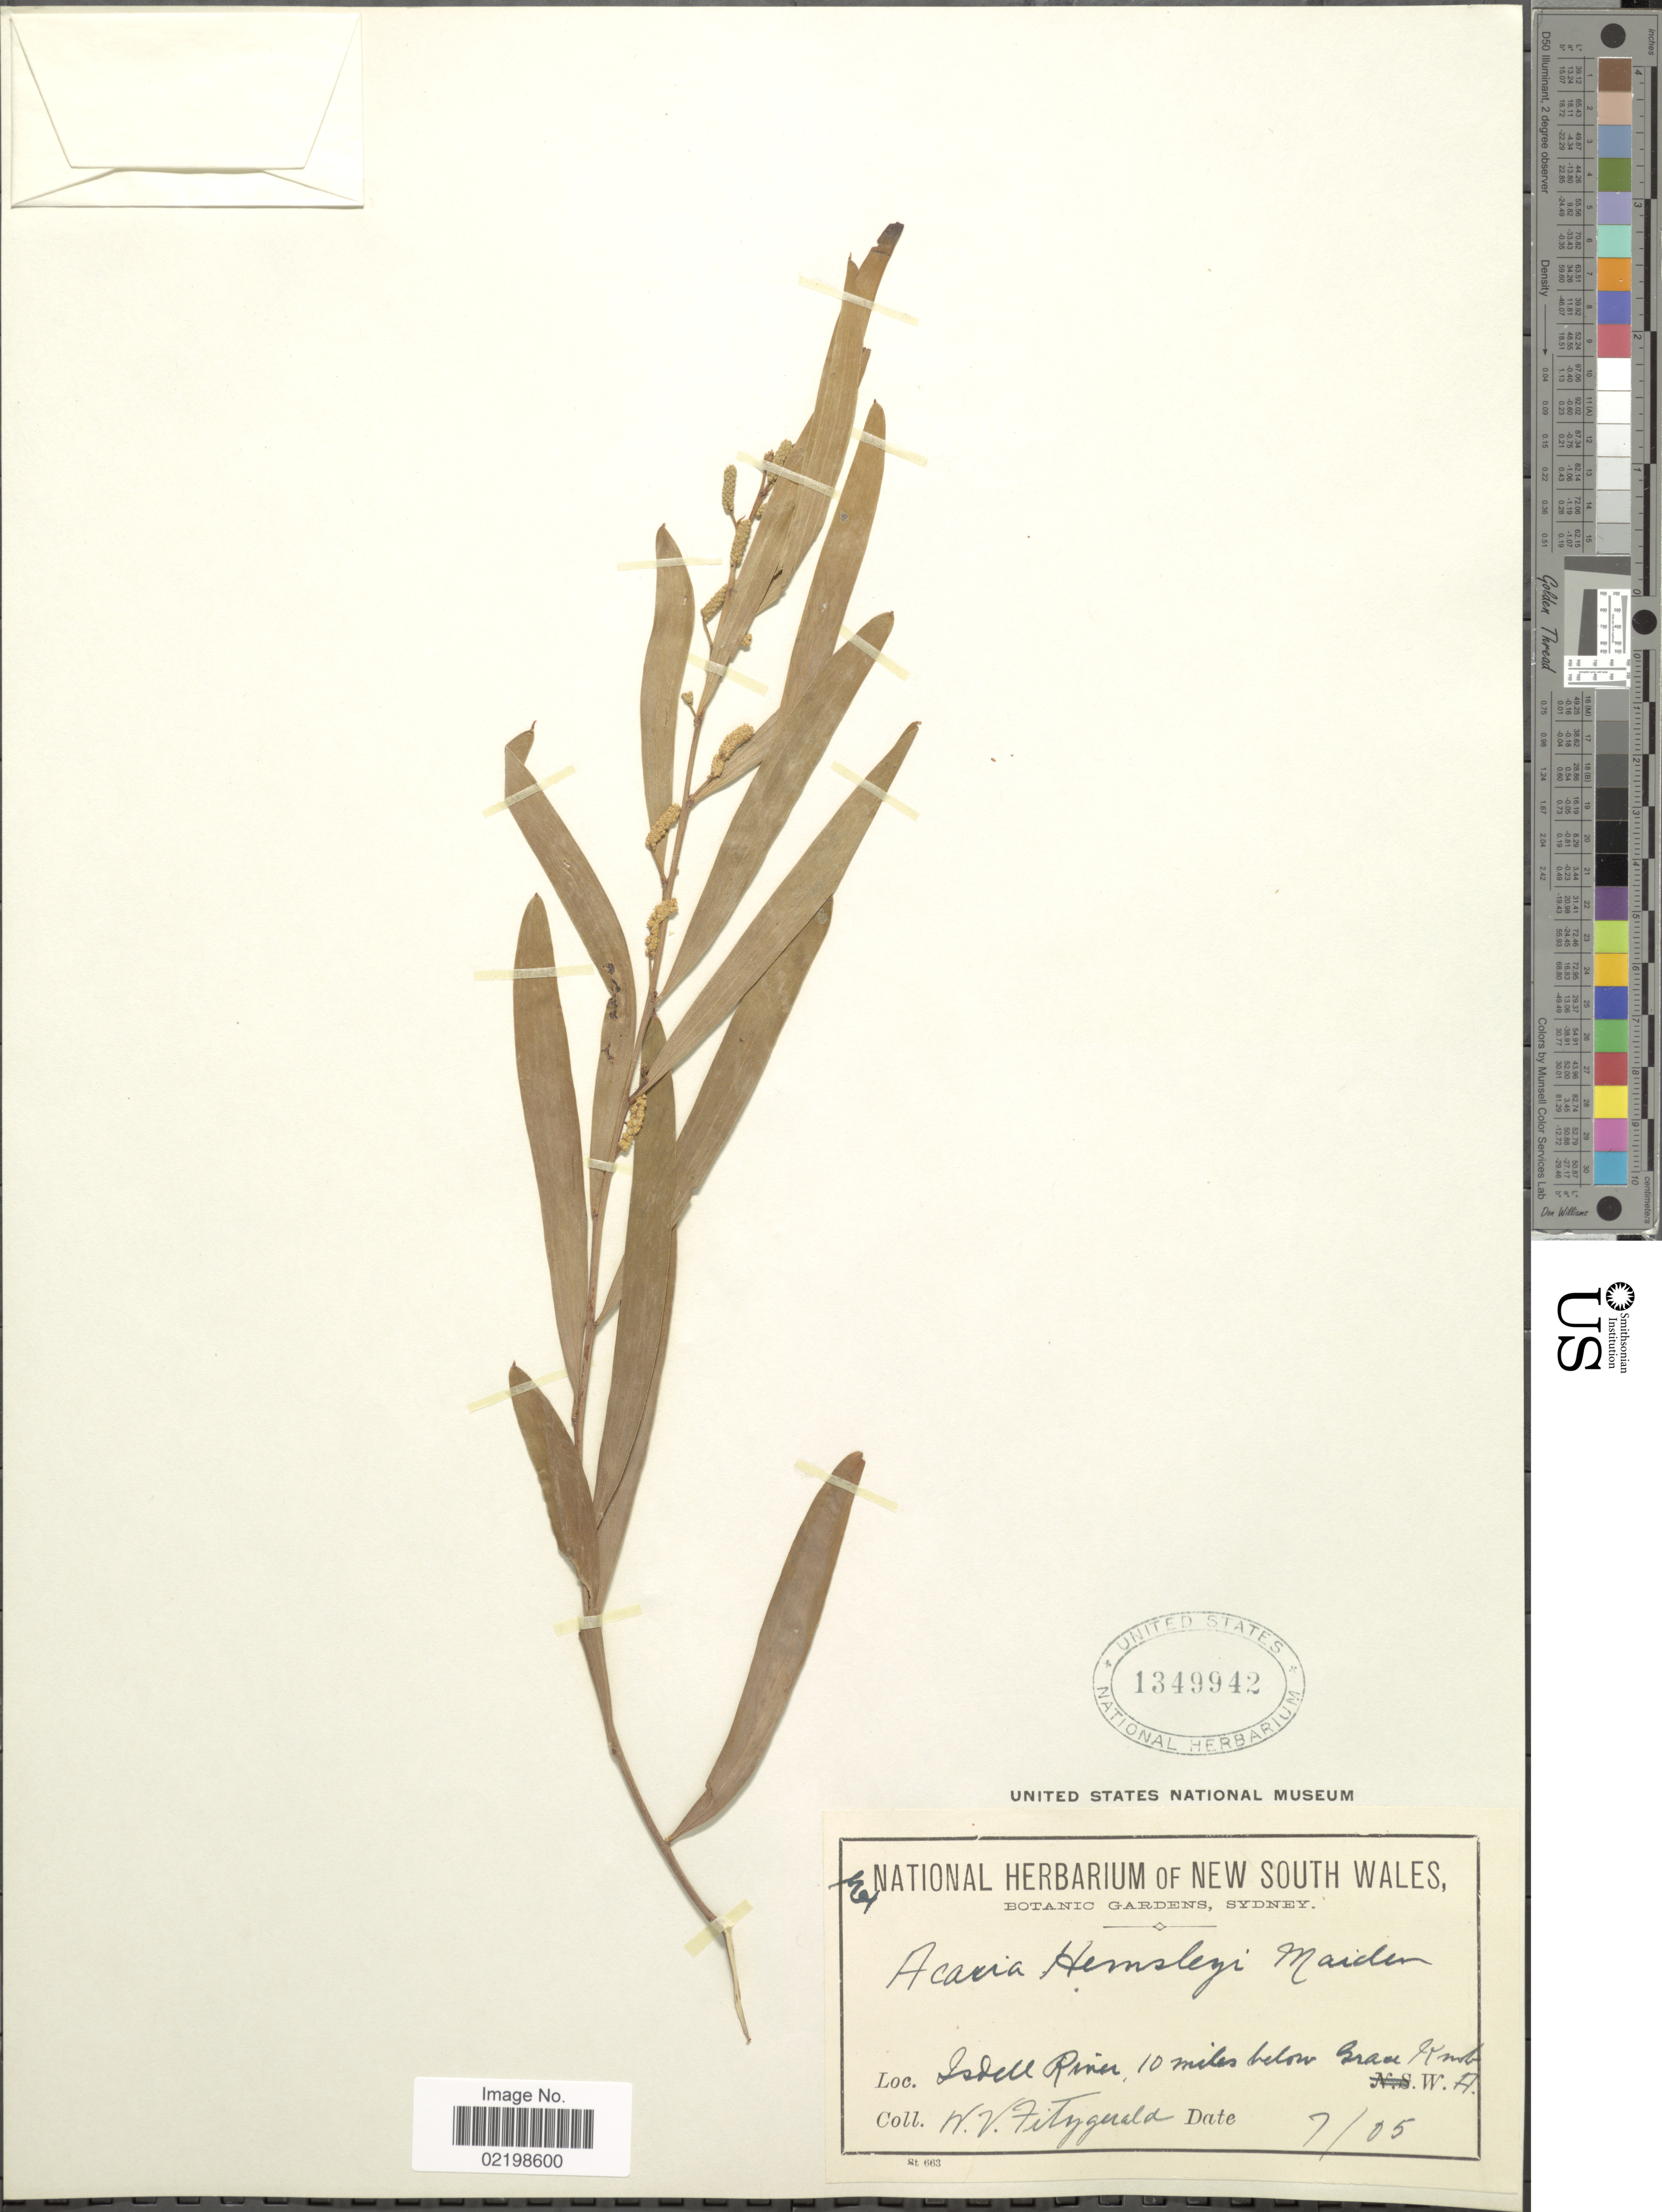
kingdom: Plantae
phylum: Tracheophyta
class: Magnoliopsida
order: Fabales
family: Fabaceae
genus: Acacia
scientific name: Acacia hemsleyi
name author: Maiden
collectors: W. Fitzgerald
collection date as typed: Transcribed d/m/y: /7/05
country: Australia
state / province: Western Australia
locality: Isdell River, 10 miles below Grace Knob., W.A.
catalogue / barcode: US 1349942